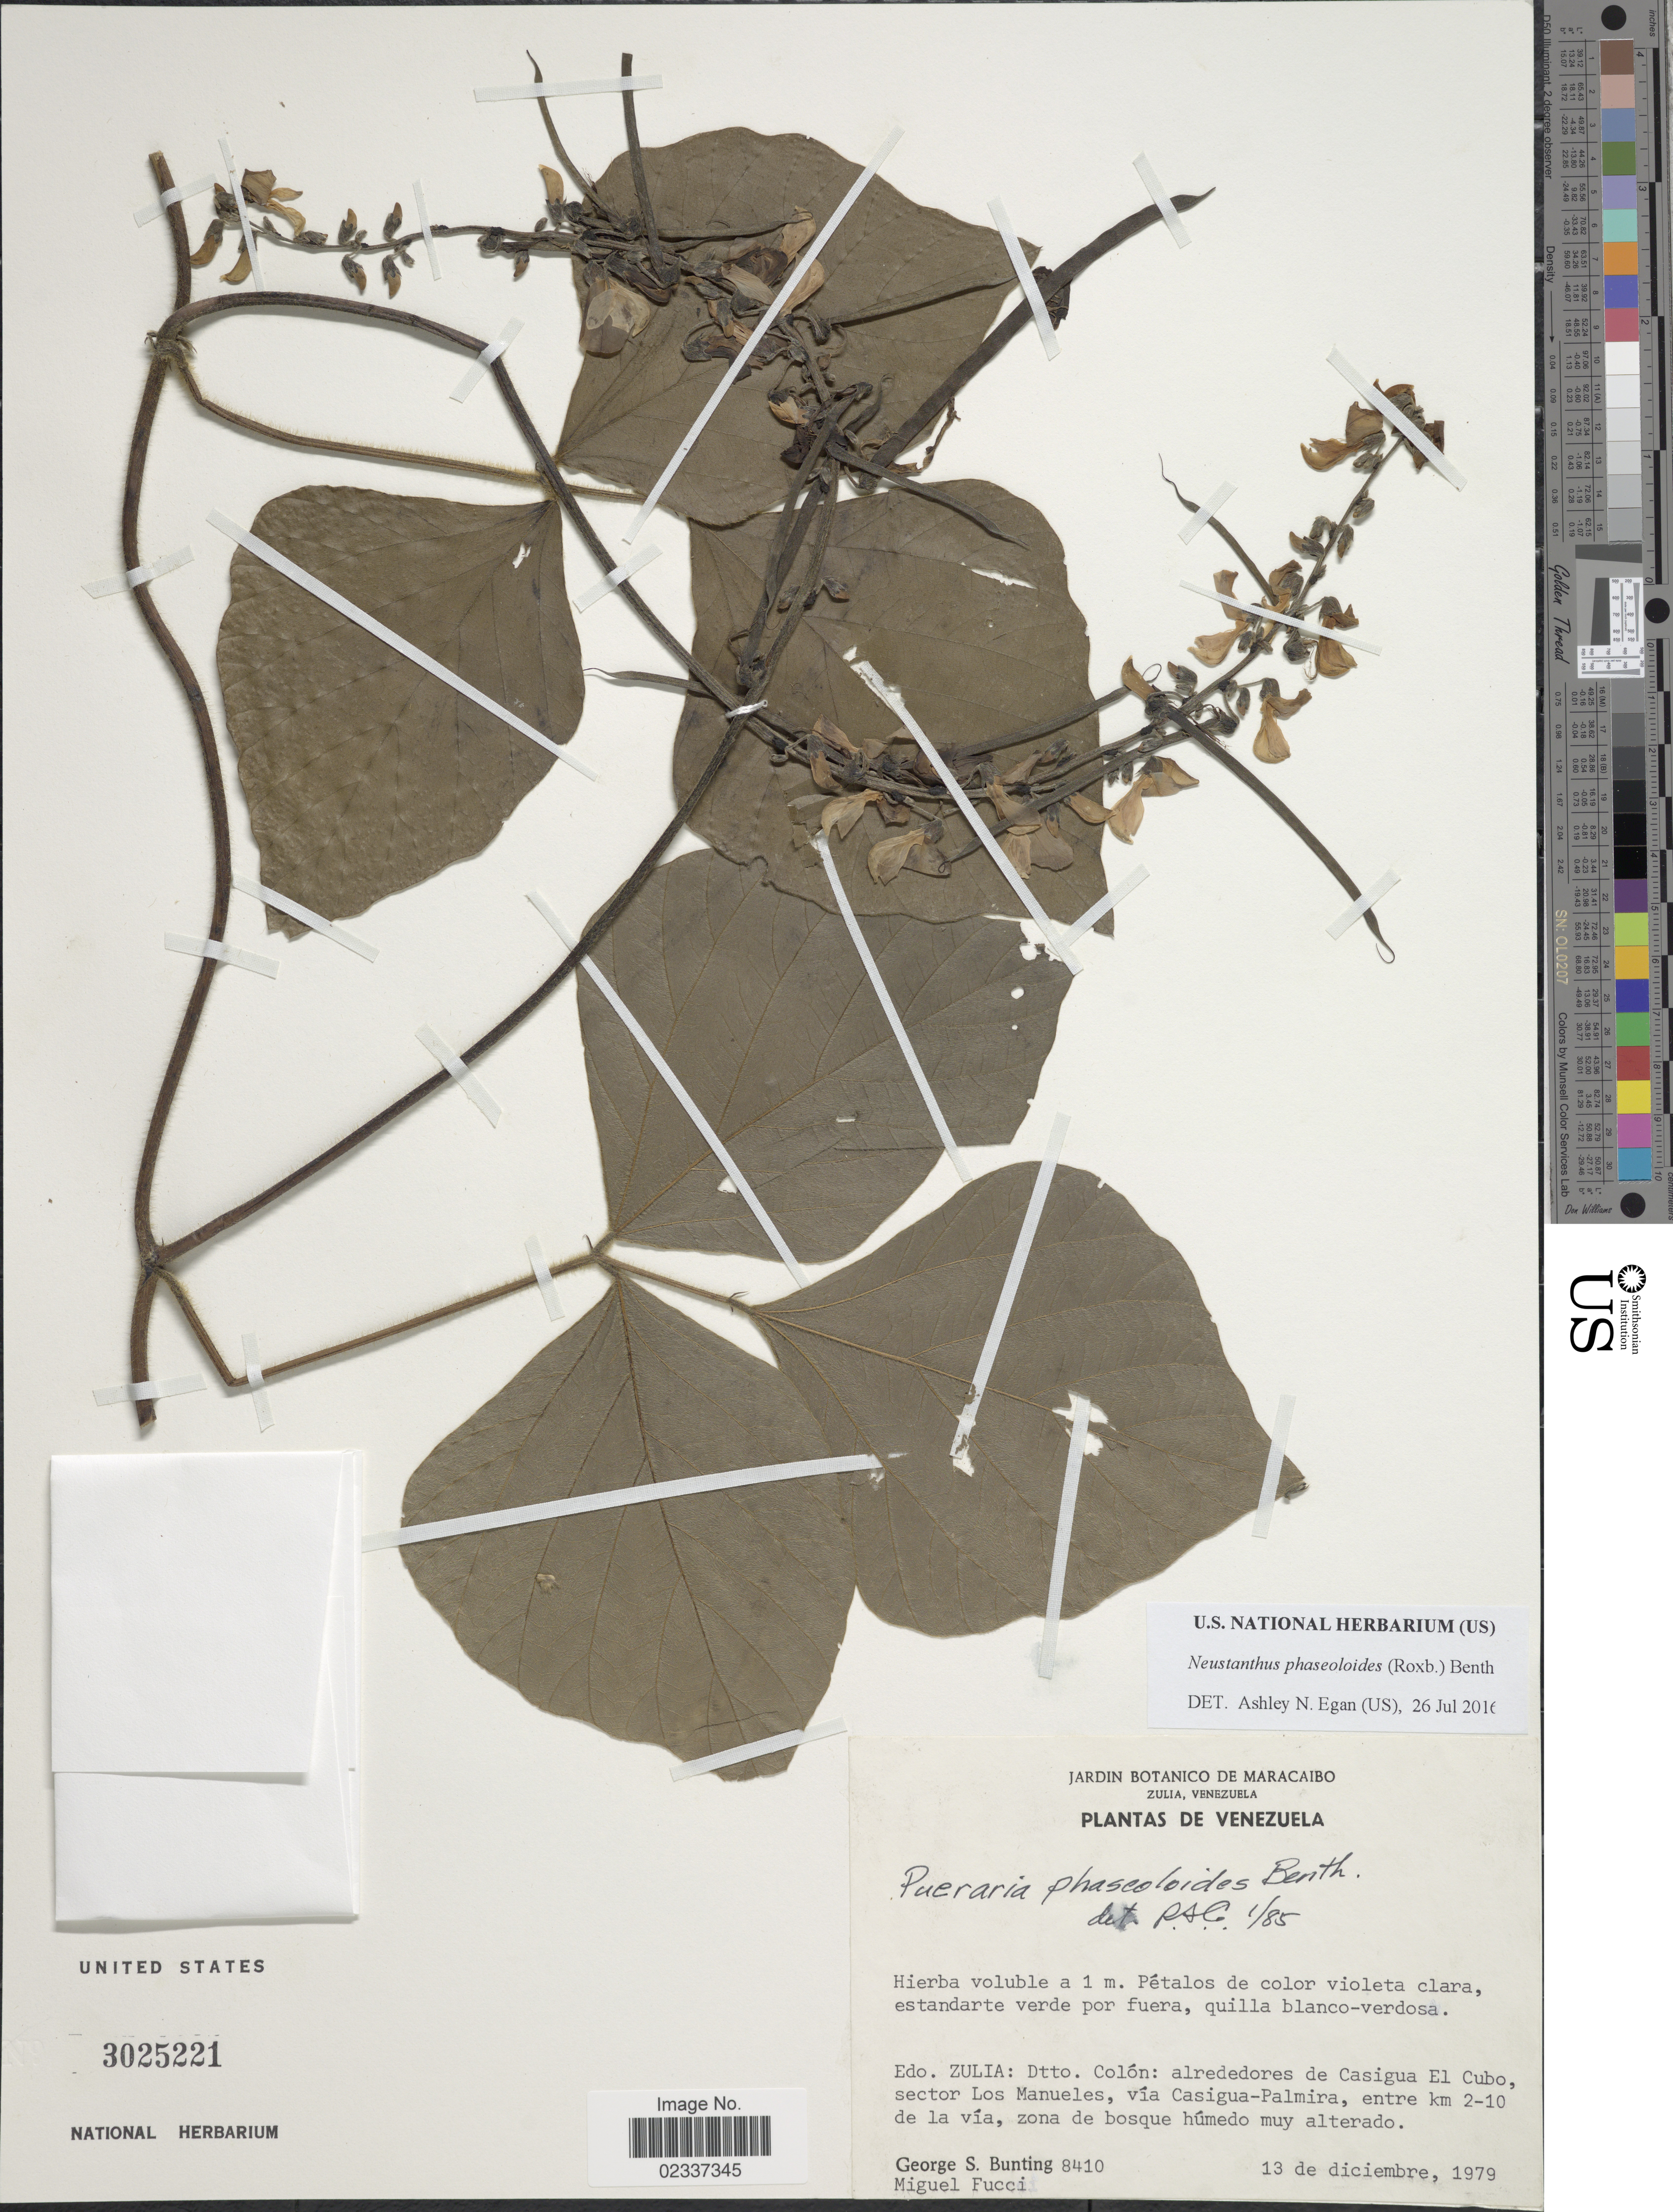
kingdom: Plantae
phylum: Tracheophyta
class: Magnoliopsida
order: Fabales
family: Fabaceae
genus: Neustanthus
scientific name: Neustanthus phaseoloides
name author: (Roxb.) Benth.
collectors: G. S. Bunting & M. Fucci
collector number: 8410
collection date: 1979-12-13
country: Venezuela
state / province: Zulia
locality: Edo. Zulia: Dtto. Colon: alrededores de Casigua El Cubo, sector Los Manueles, via Casigua-Palmira, entre km 2-10 de la via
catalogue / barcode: US 3025221